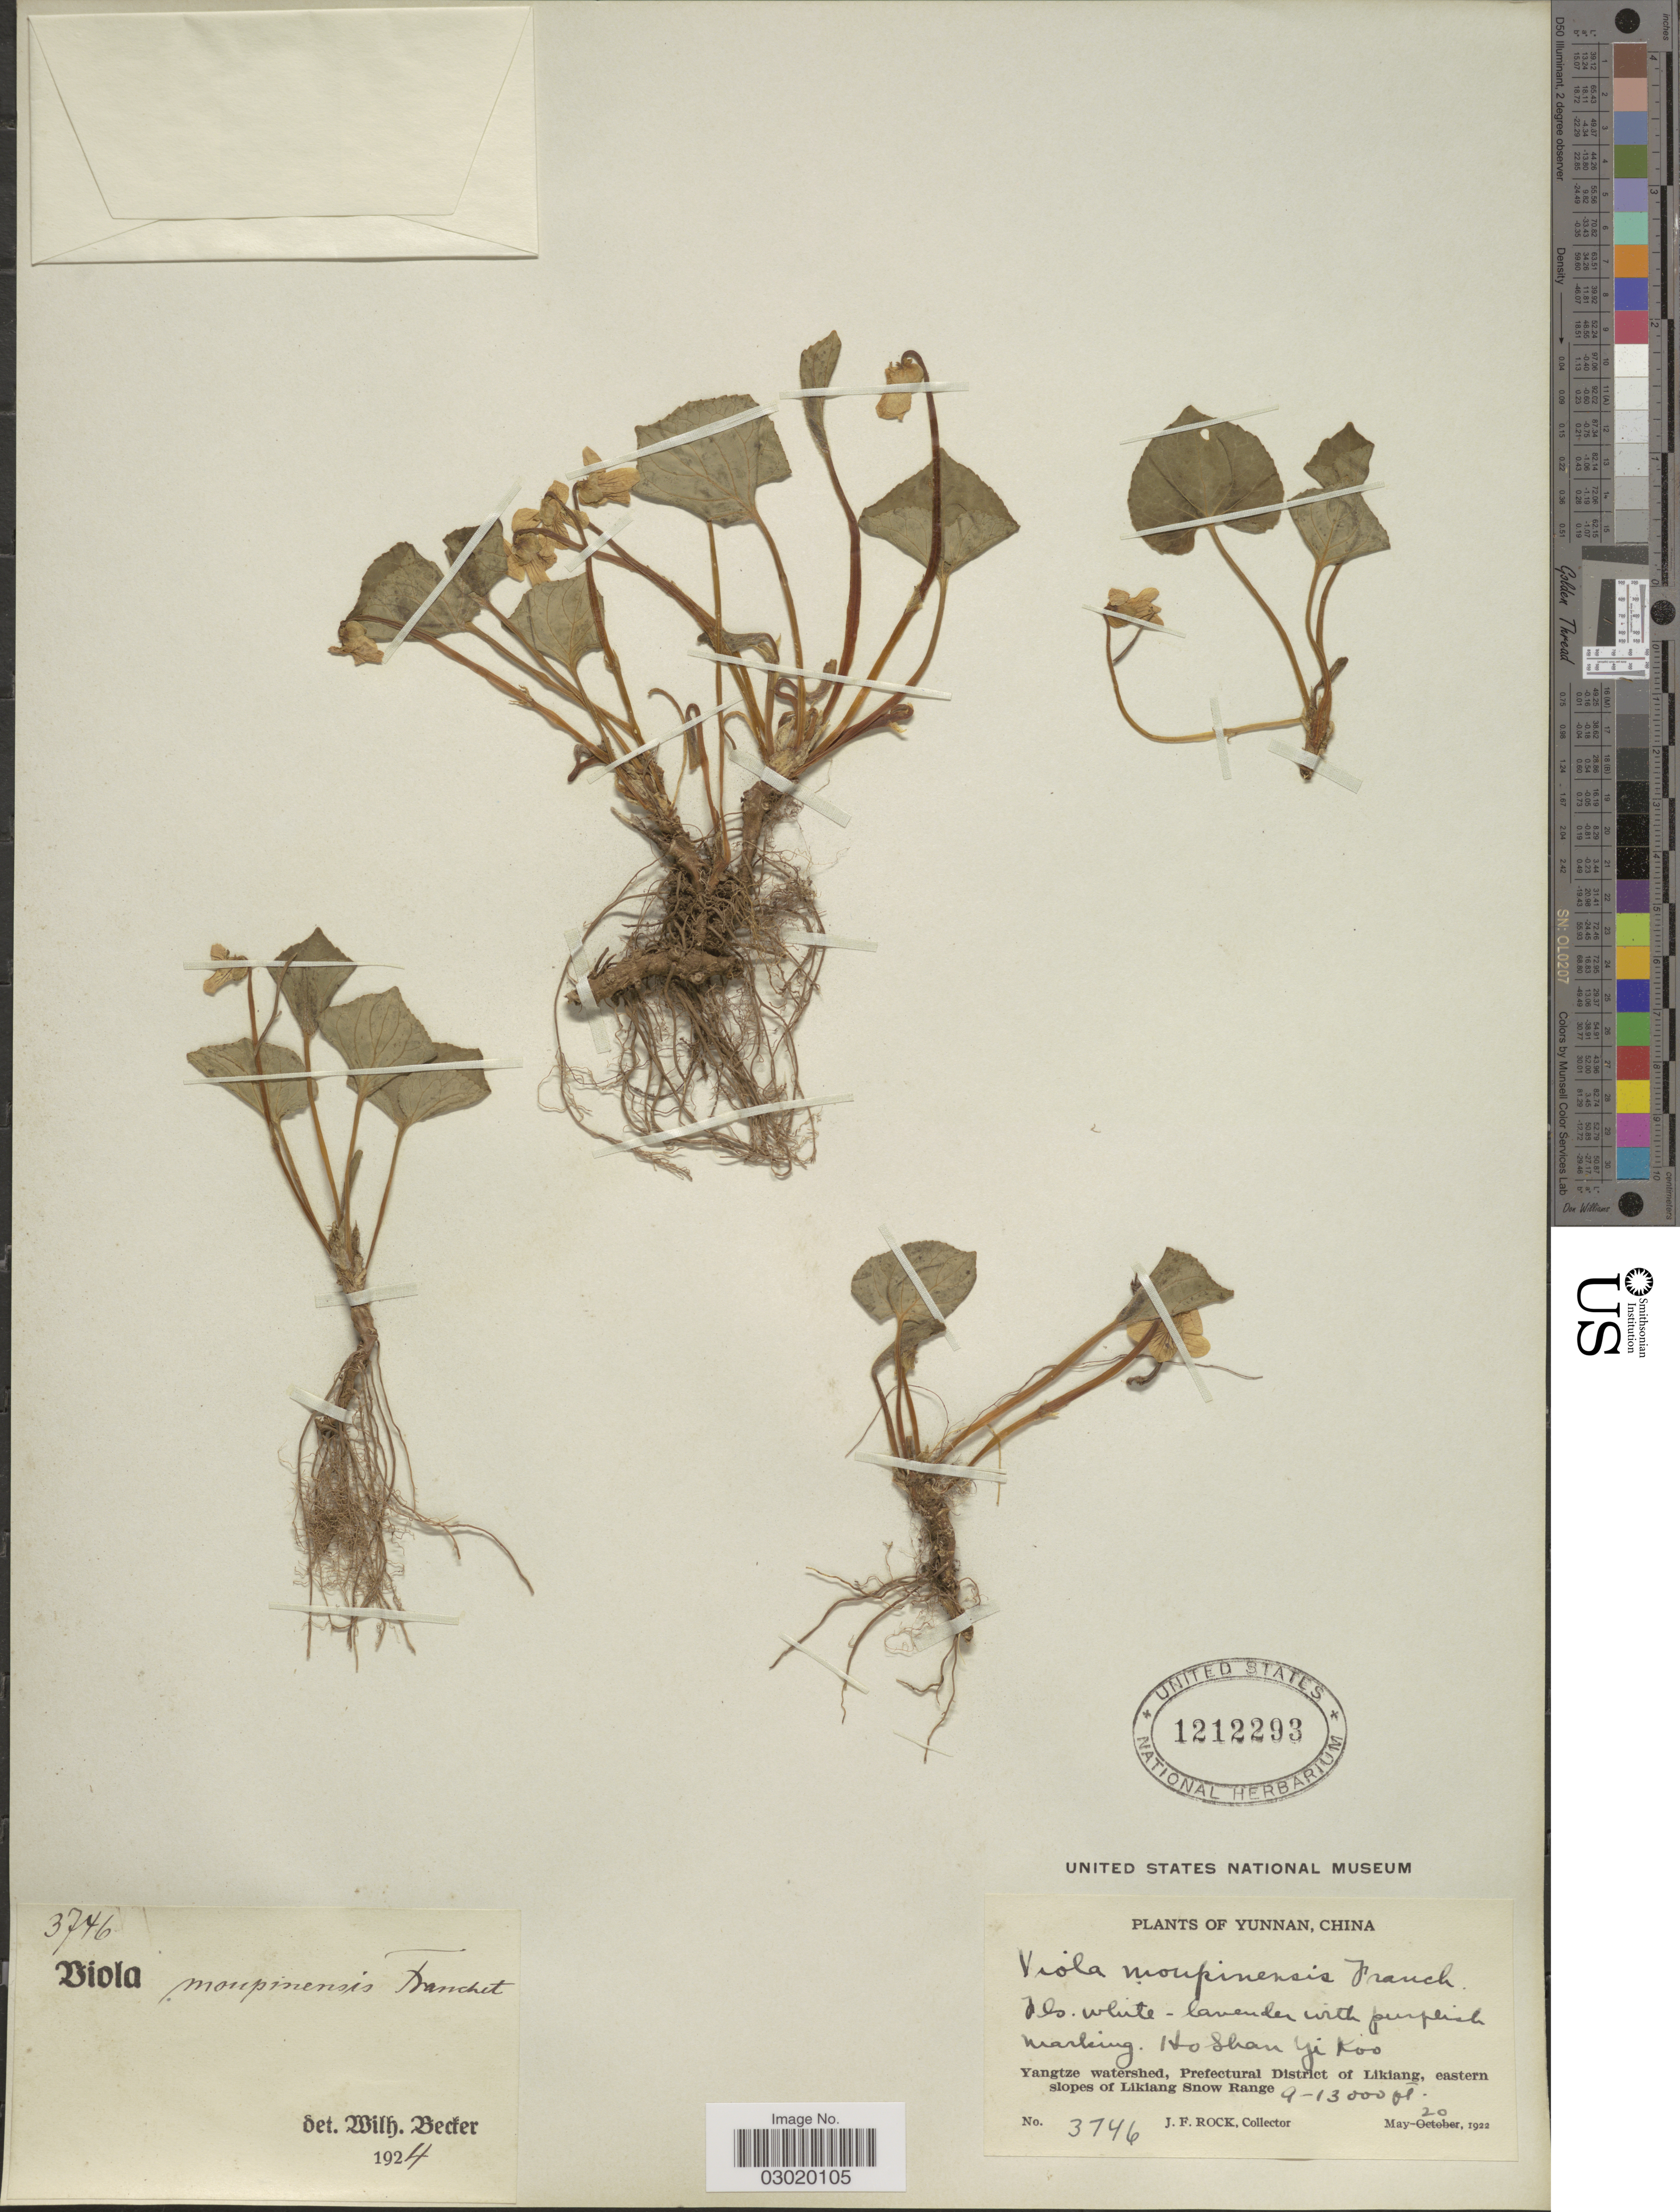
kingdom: Plantae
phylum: Tracheophyta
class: Magnoliopsida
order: Malpighiales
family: Violaceae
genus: Viola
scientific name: Viola moupinensis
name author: Franch.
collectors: J. Rock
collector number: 3746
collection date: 1922-05-20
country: China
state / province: Yunnan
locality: Yangtze watershed, Prefectural District of Likiang, eastern slopes of Likiang Snow Range, Ho Shan Yi Koo.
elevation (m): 2743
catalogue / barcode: US 1212293